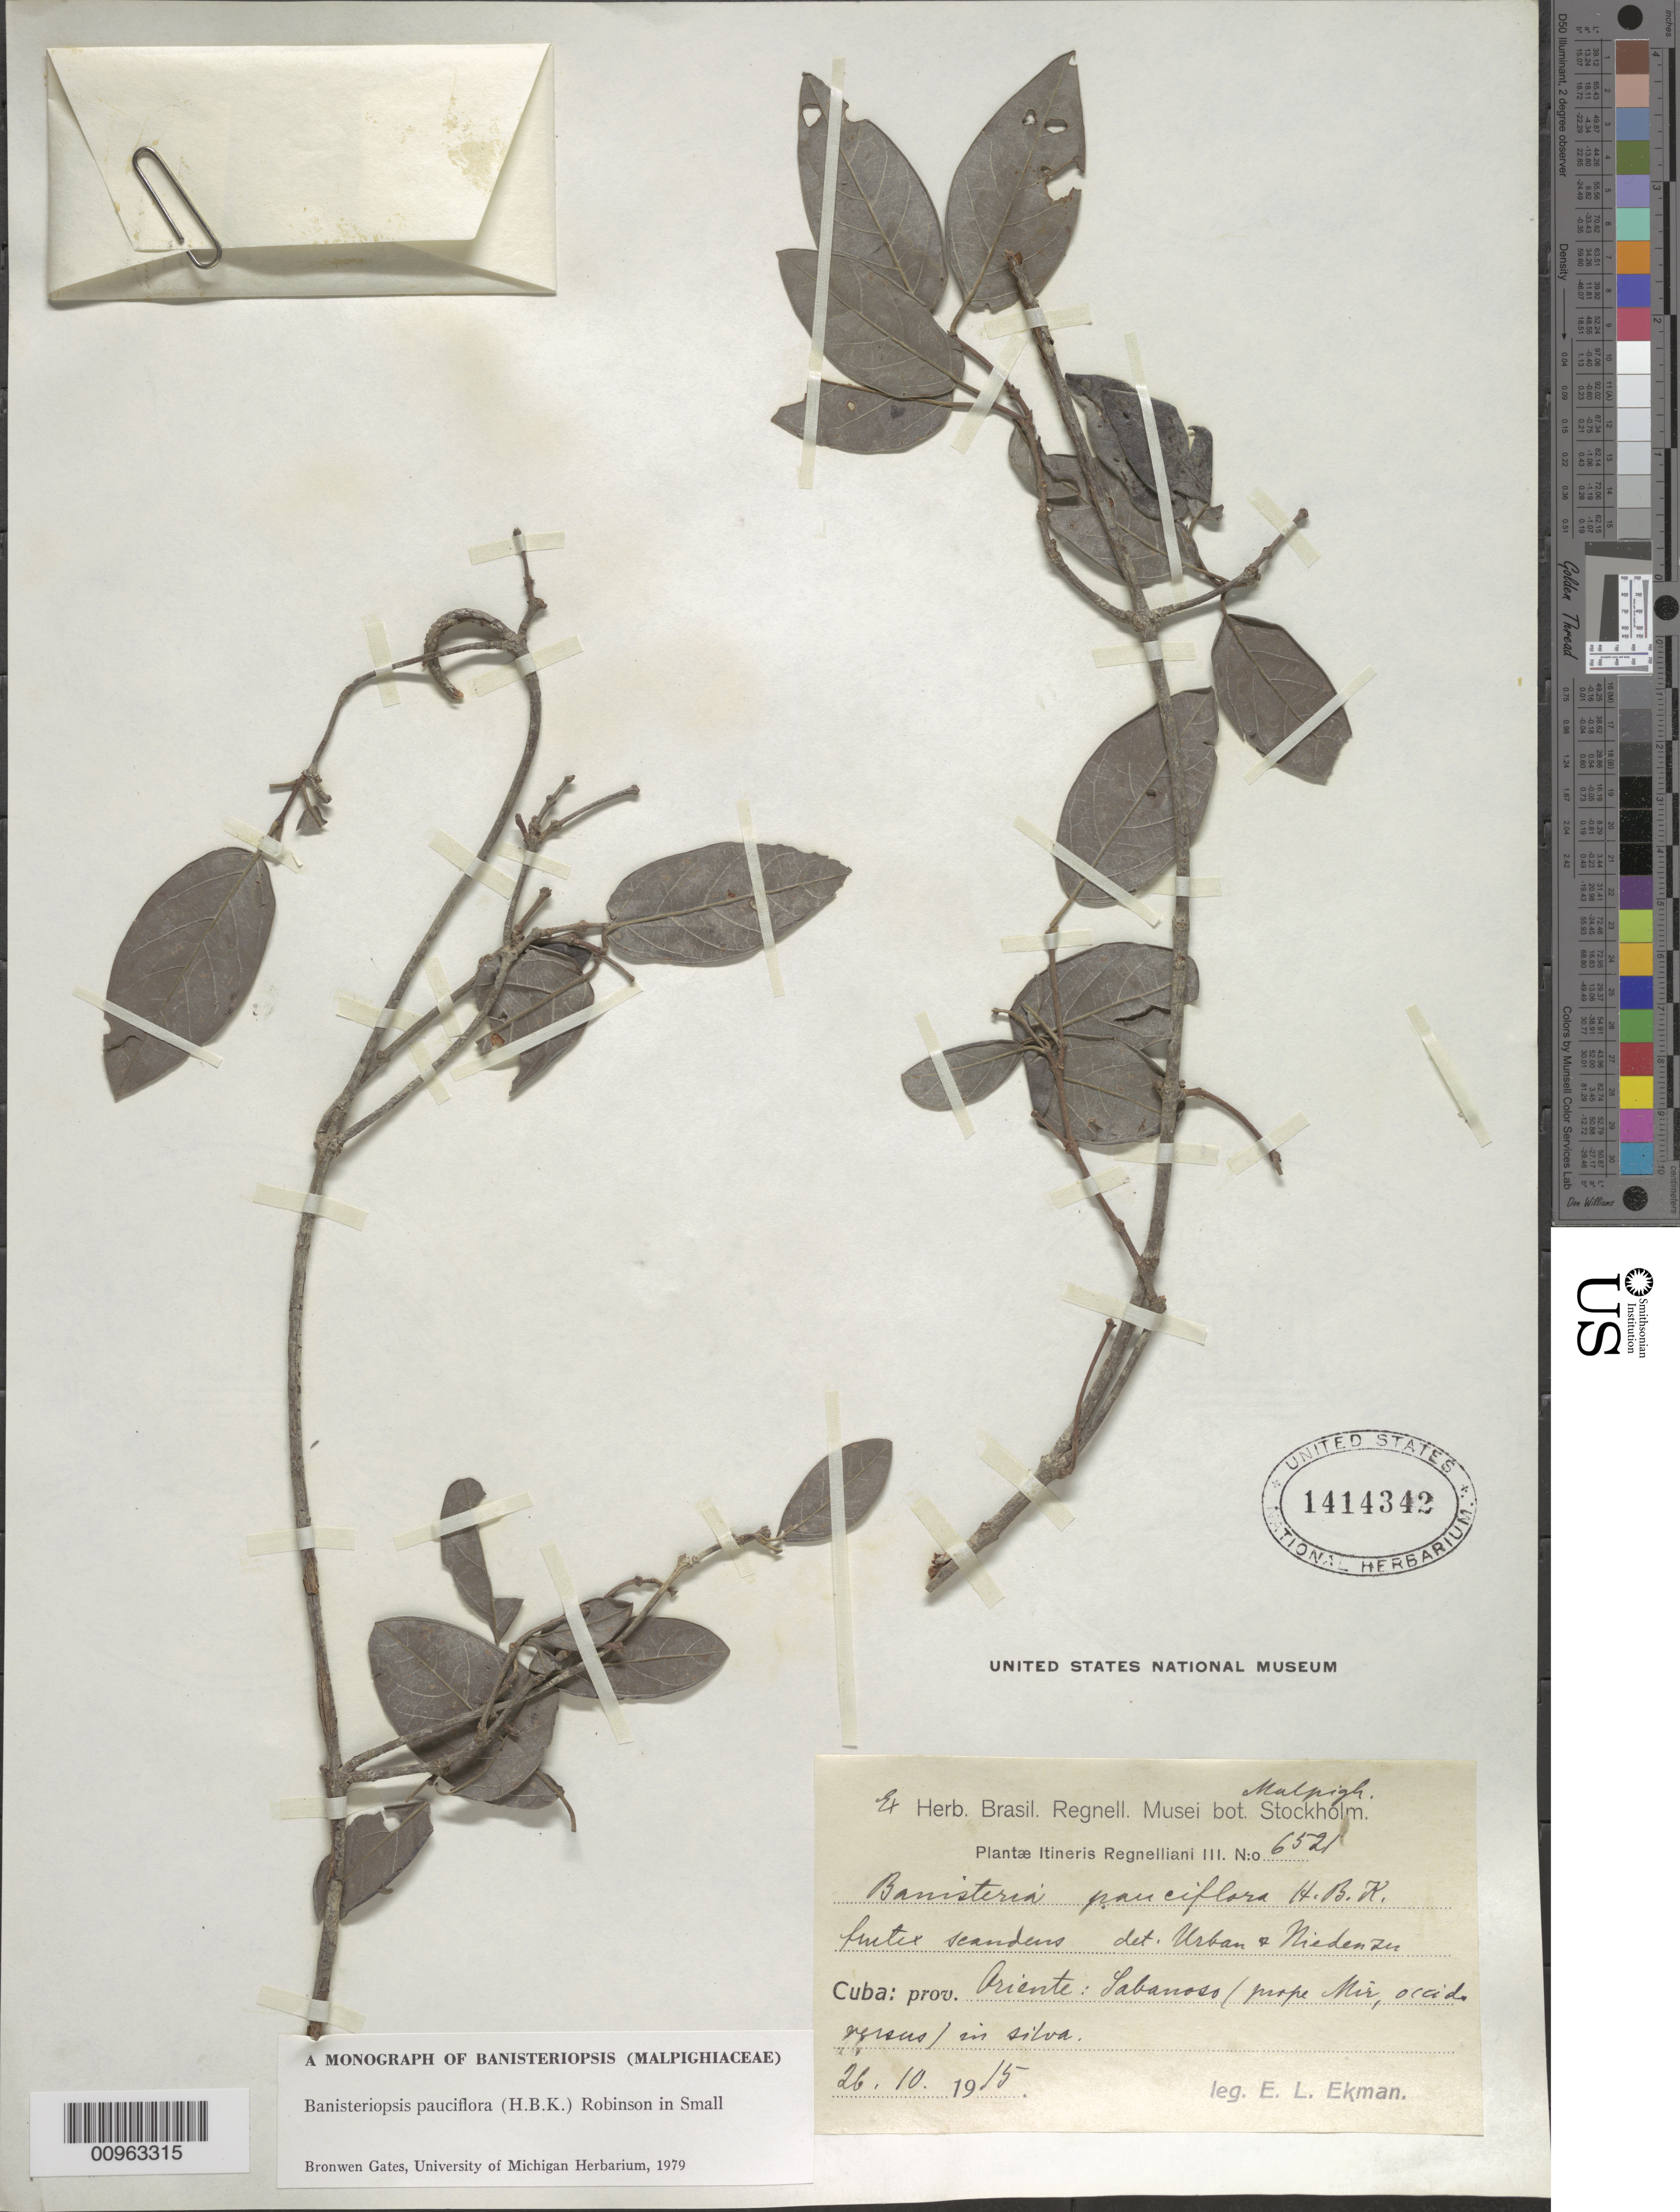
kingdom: Plantae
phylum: Tracheophyta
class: Magnoliopsida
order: Malpighiales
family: Malpighiaceae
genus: Banisteriopsis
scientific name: Banisteriopsis pauciflora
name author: (Kunth) C.B. Rob.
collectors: E. L. Ekman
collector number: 6521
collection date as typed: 26 Oct 1915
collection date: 1915-10-26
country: Cuba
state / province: Oriente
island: Cuba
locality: Sabanoso, Prope Mir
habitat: In silva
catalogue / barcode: US 1414342